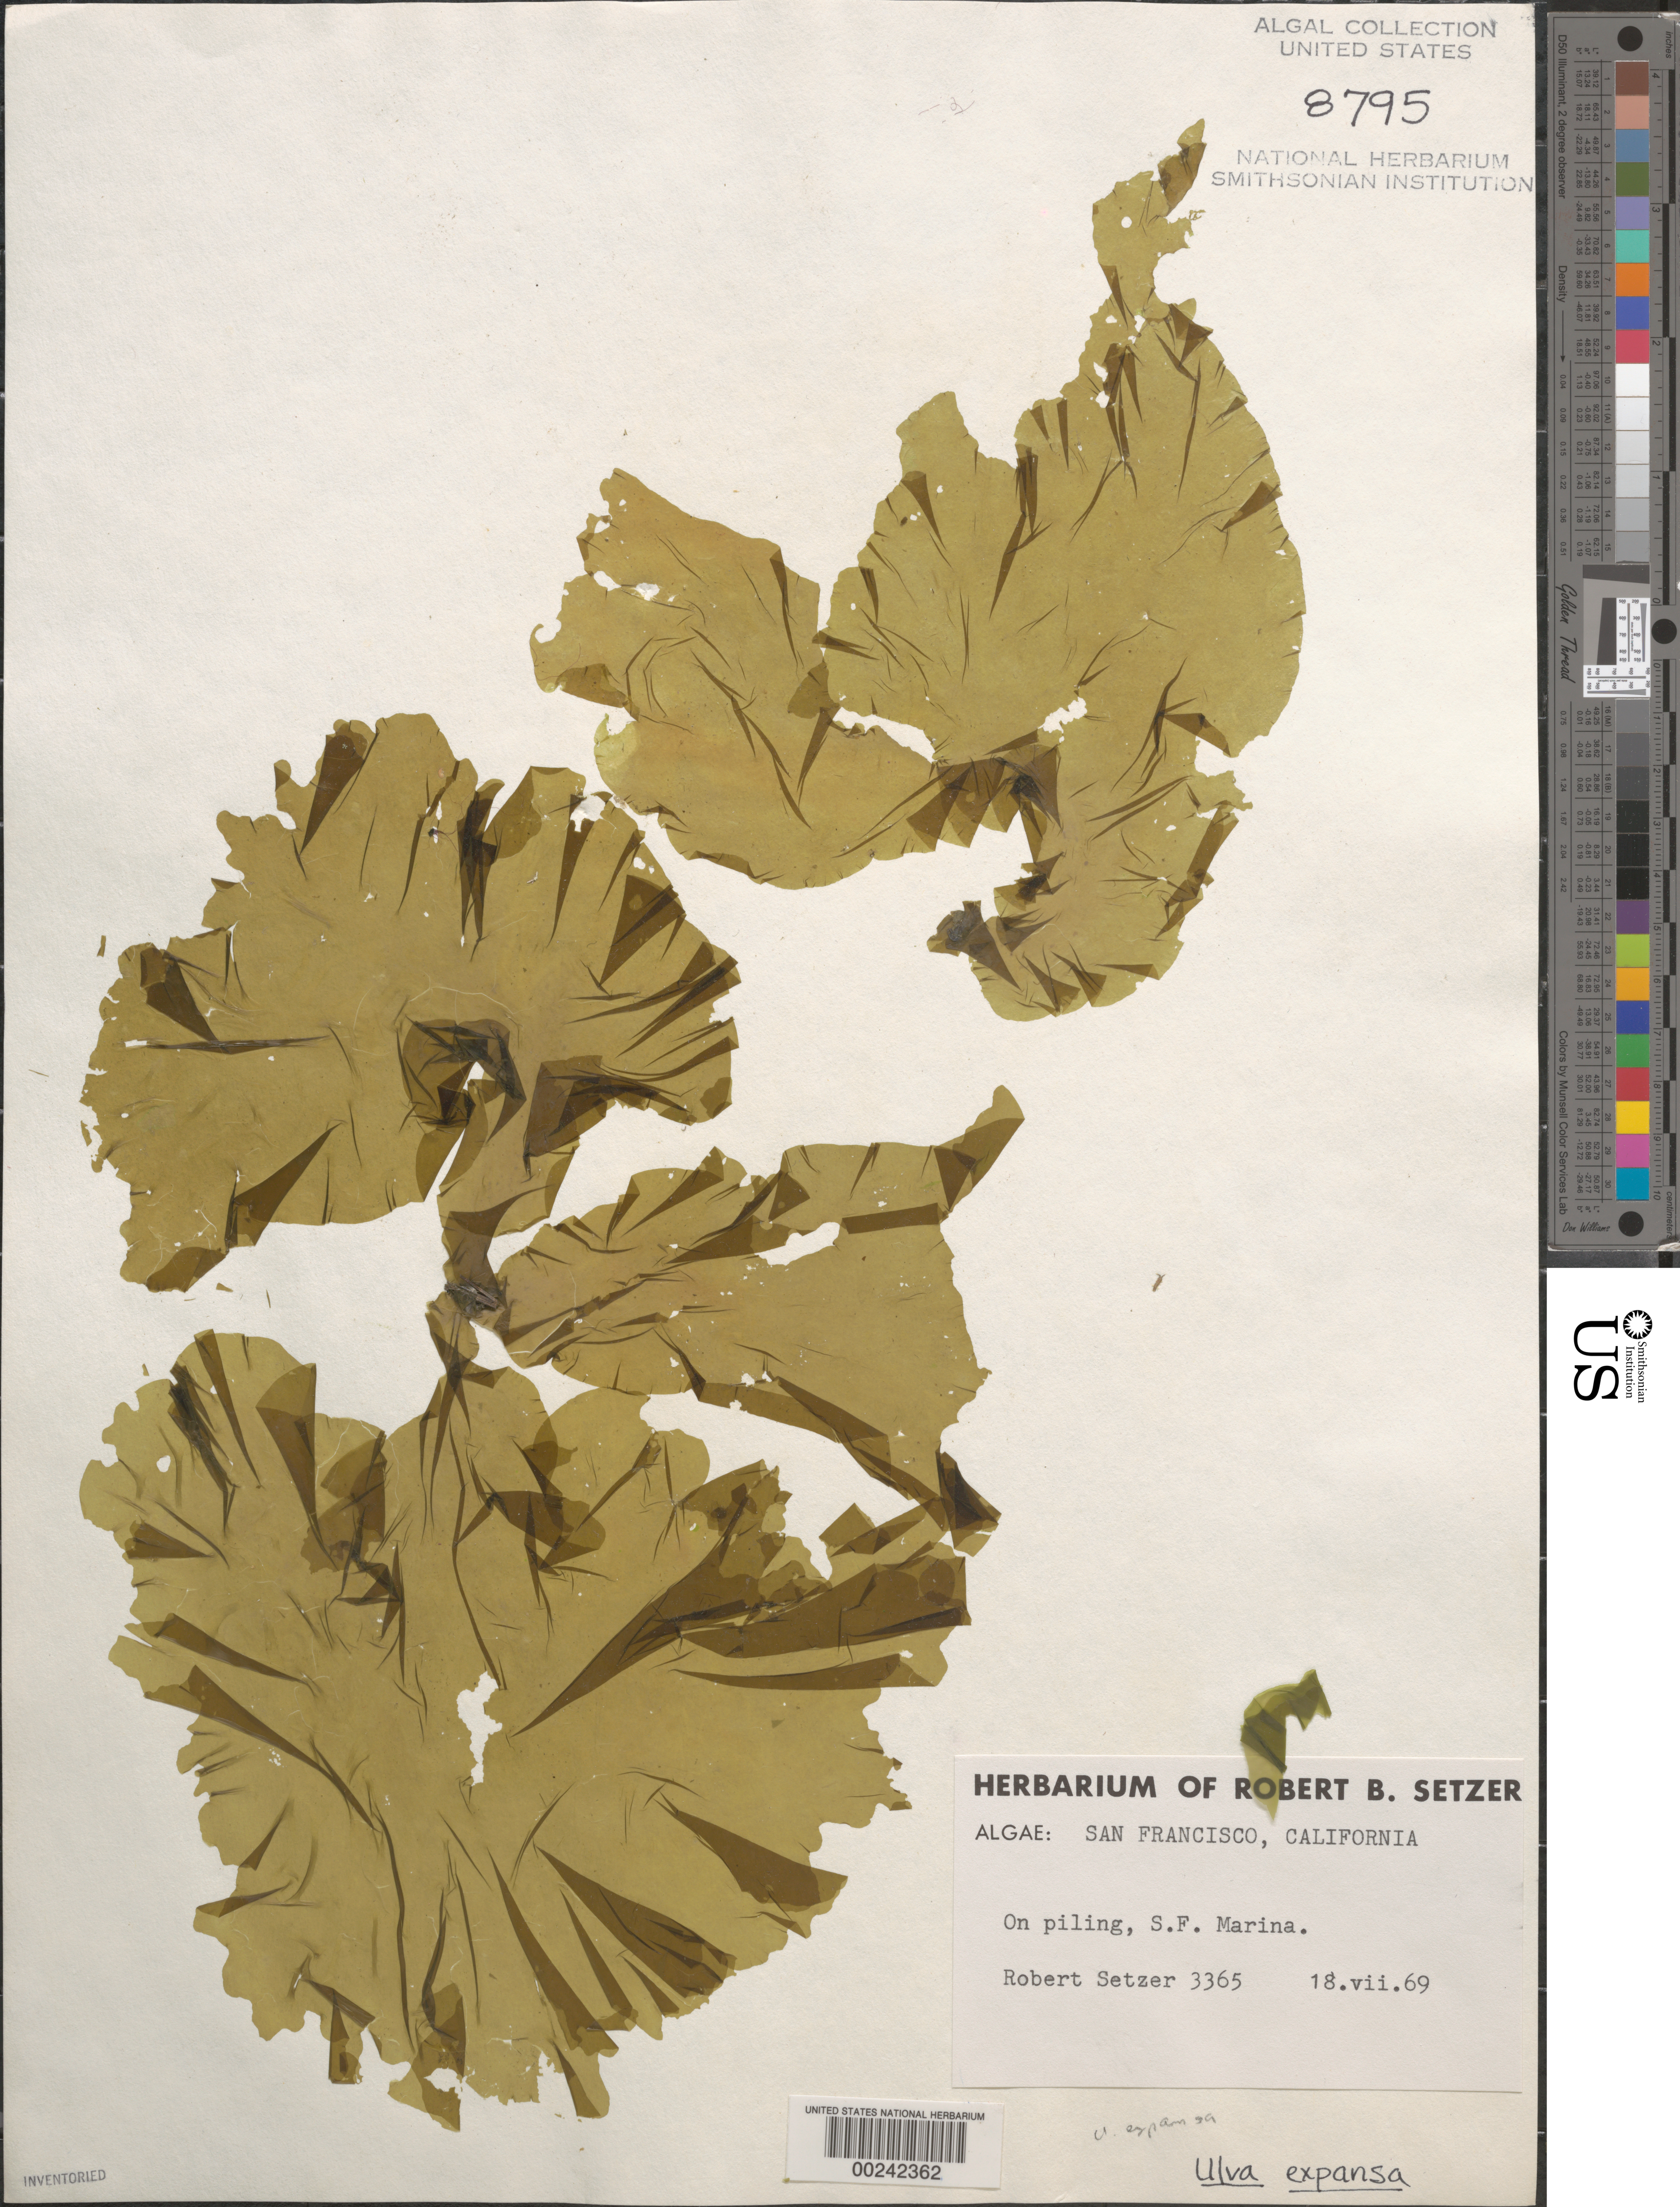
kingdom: Plantae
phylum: Chlorophyta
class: Ulvophyceae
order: Ulvales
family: Ulvaceae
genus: Ulva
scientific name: Ulva expansa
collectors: R. Setzer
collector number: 3365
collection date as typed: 18 Jul 1969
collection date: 1969-07-18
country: United States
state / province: California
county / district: San Francisco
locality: San Francisco, San Francisco marina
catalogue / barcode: US 8795